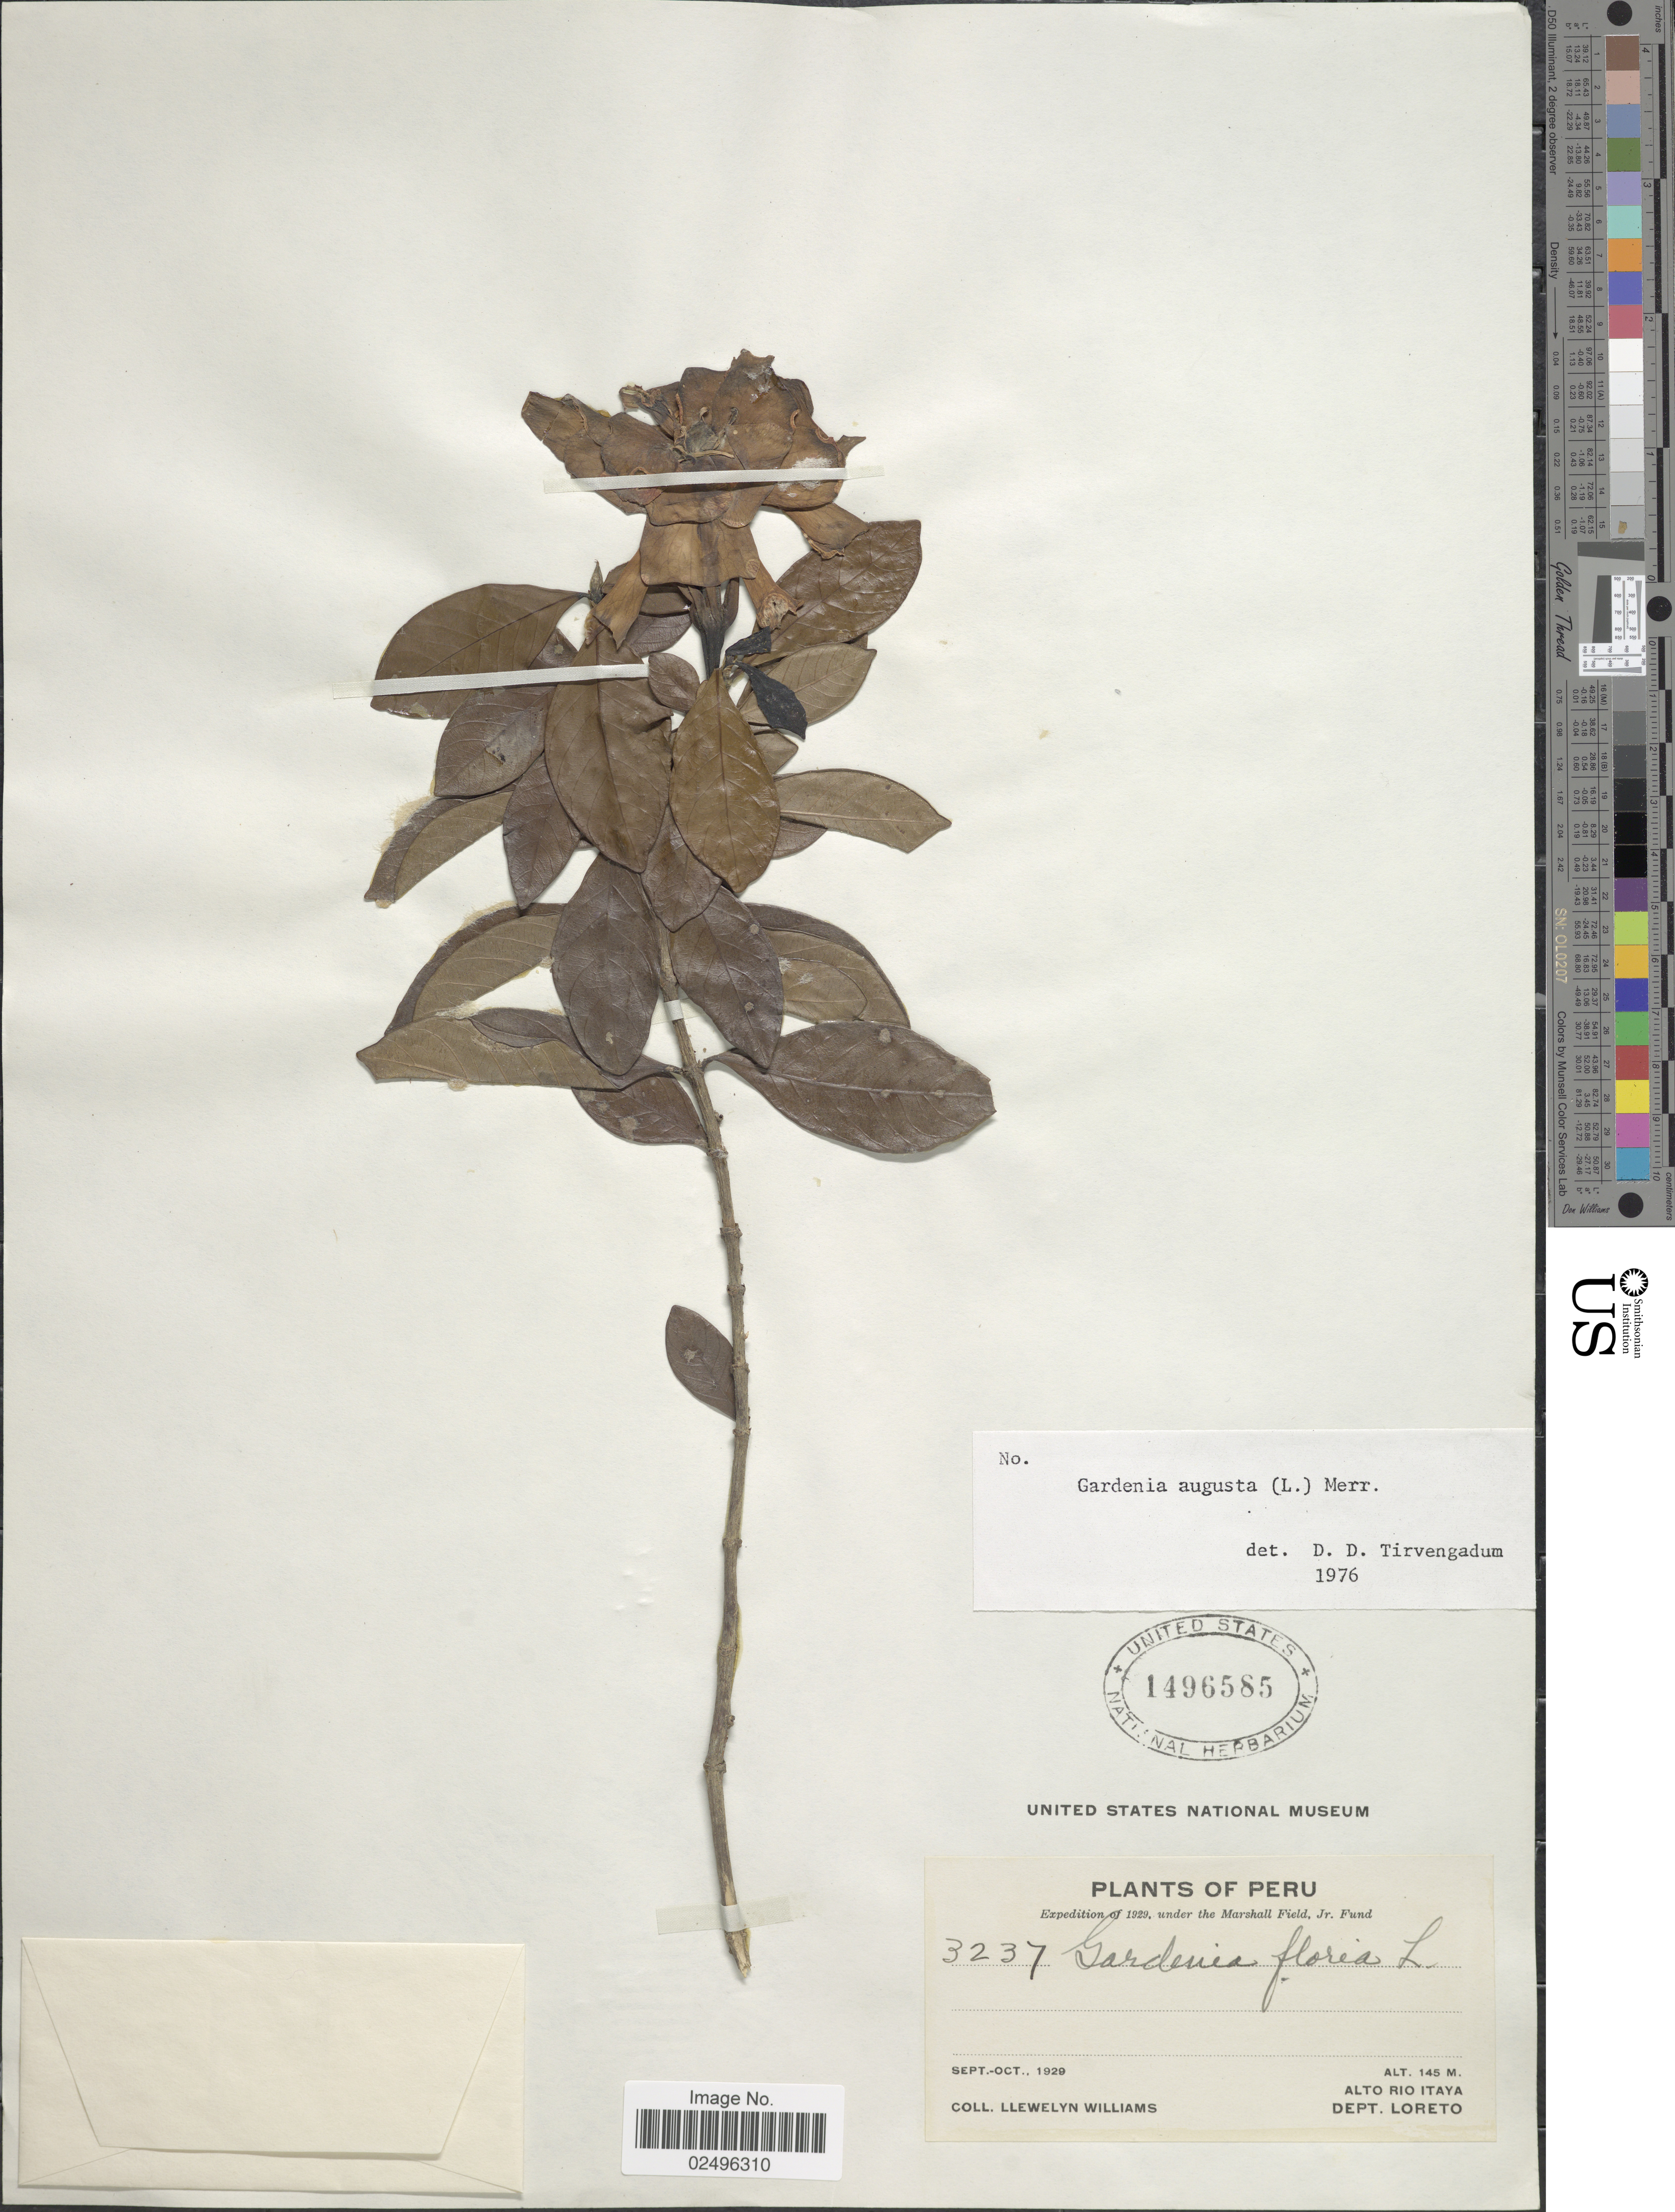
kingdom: Plantae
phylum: Tracheophyta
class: Magnoliopsida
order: Gentianales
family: Rubiaceae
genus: Gardenia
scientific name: Gardenia augusta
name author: (L.) Merr.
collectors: Ll. Williams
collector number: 3237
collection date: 1929-09/1929-10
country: Peru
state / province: Loreto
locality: Alto Rio Itaya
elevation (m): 145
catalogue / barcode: US 1496585